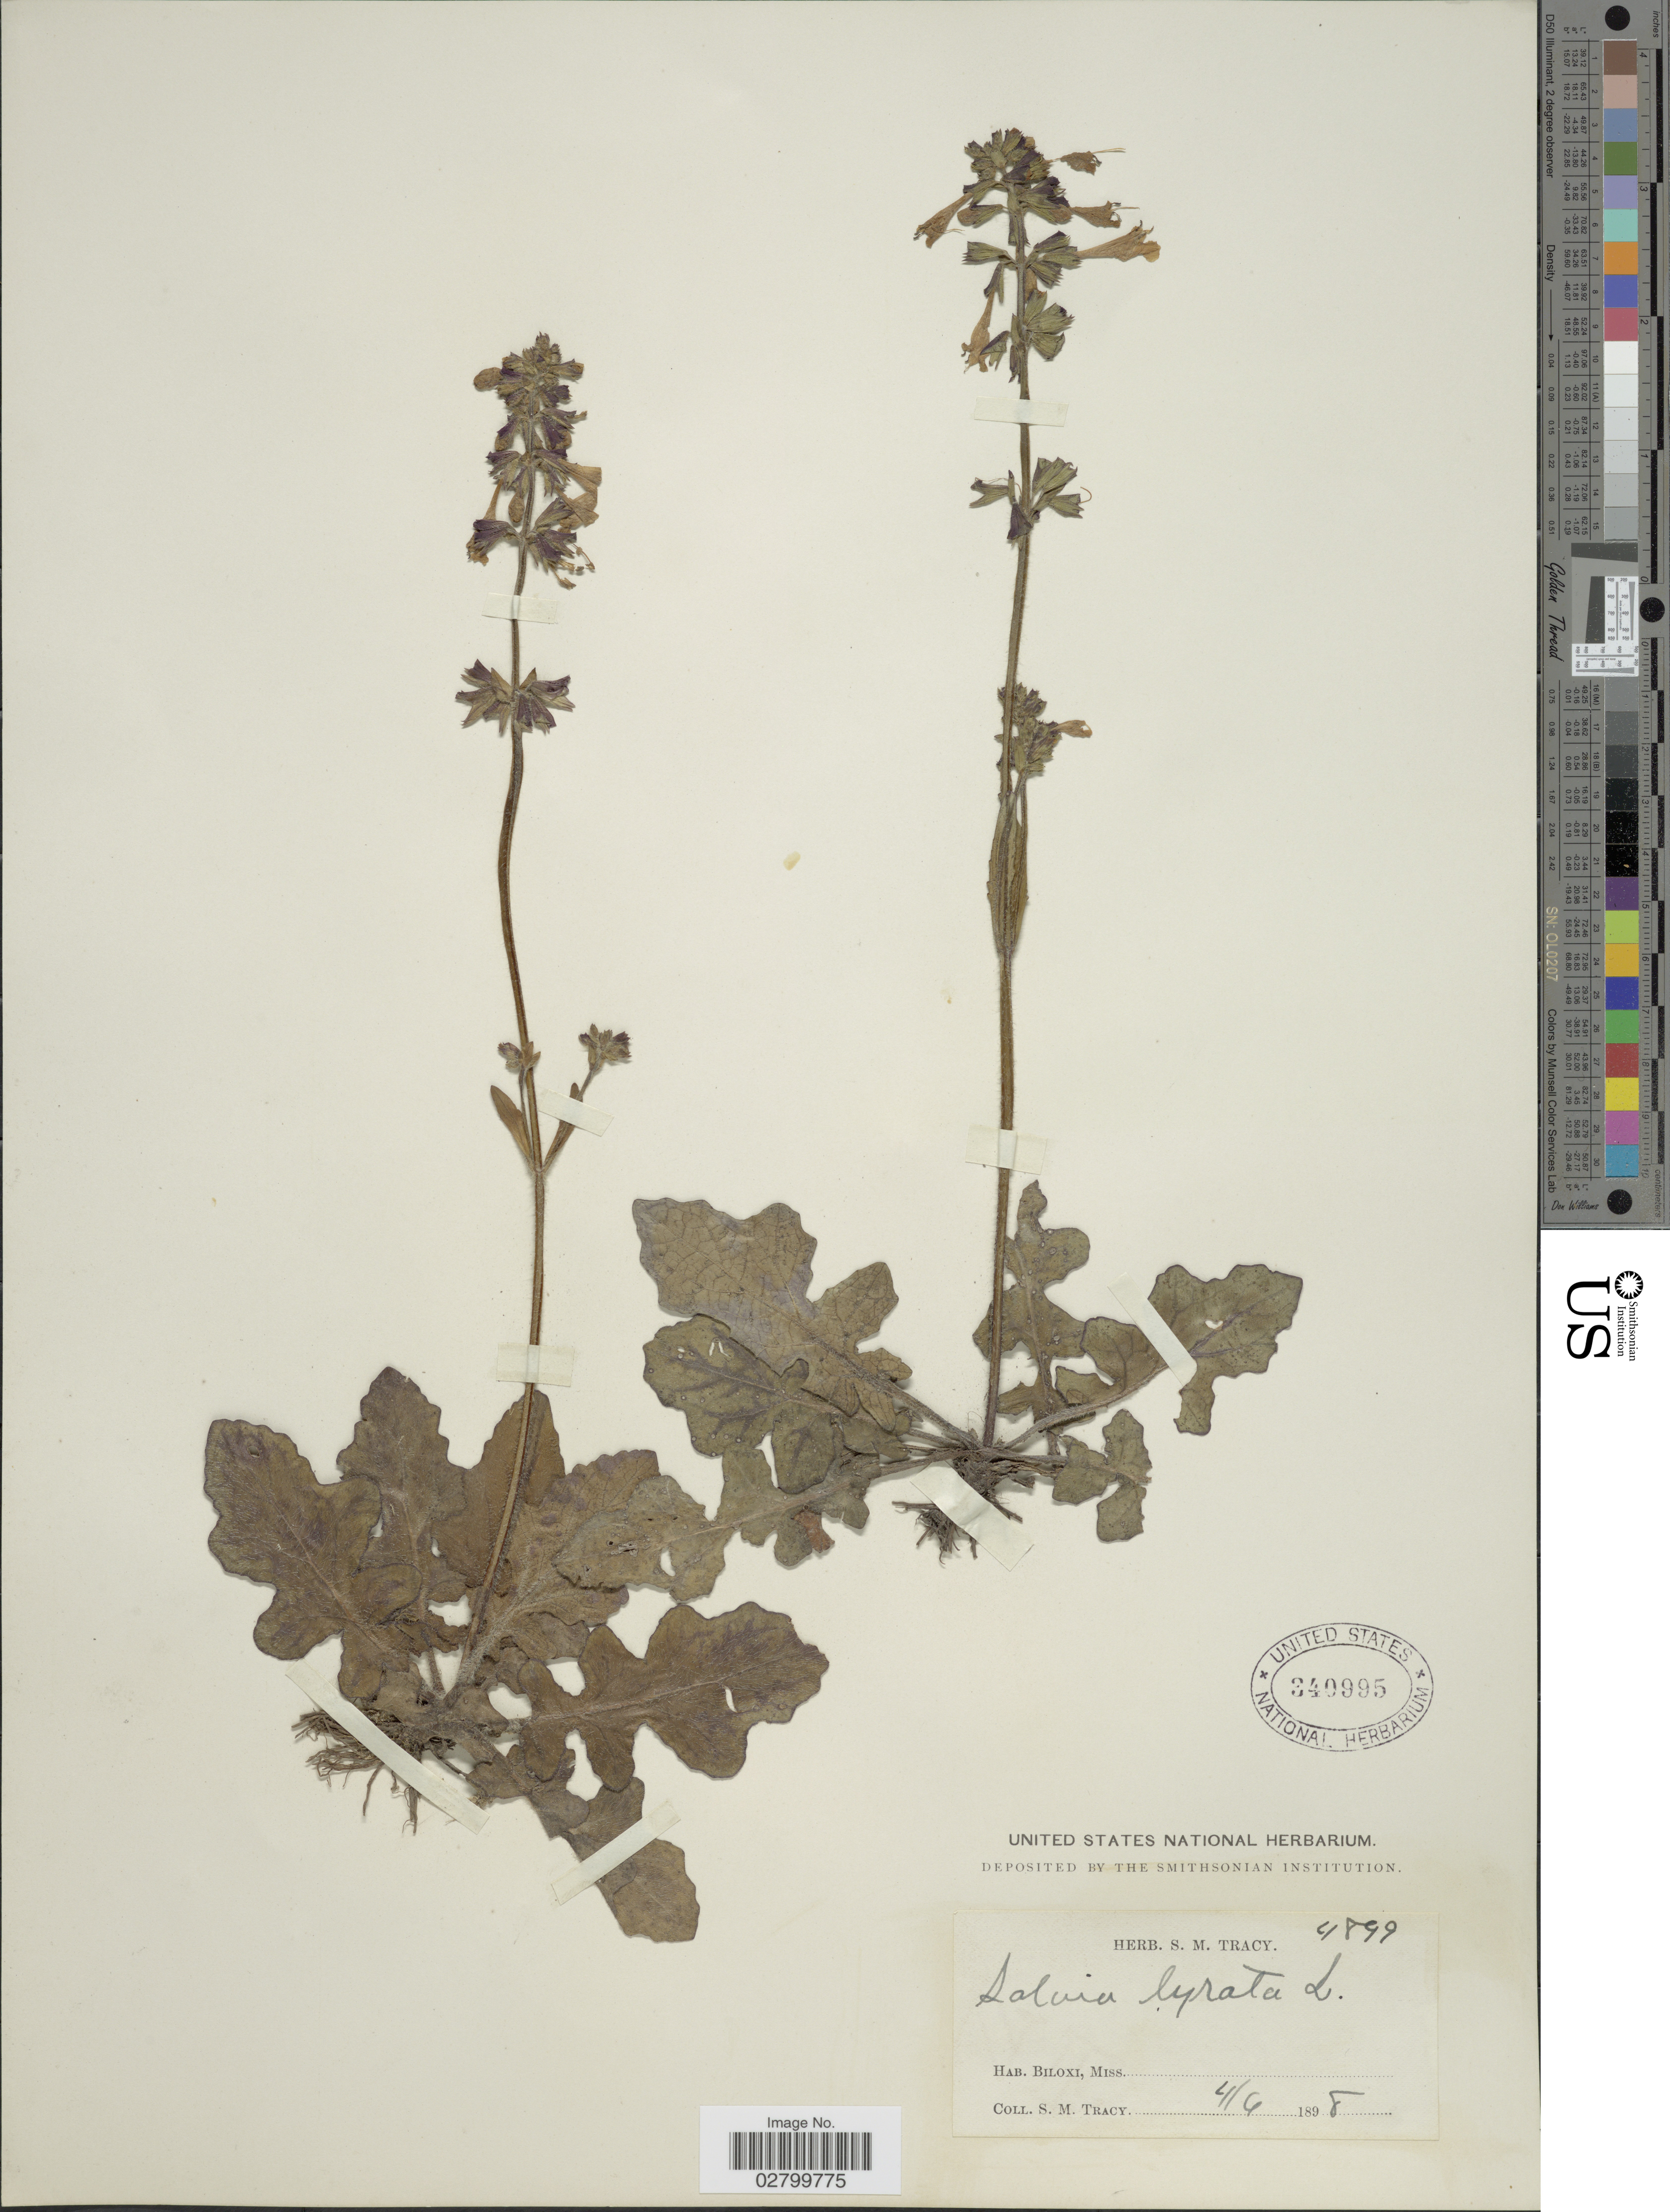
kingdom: Plantae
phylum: Tracheophyta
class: Magnoliopsida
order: Lamiales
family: Lamiaceae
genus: Salvia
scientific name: Salvia lyrata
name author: L.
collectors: S. M. Tracy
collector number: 4899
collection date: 1898-04-06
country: United States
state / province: Mississippi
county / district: Harrison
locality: Biloxi, Miss.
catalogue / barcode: US 340995